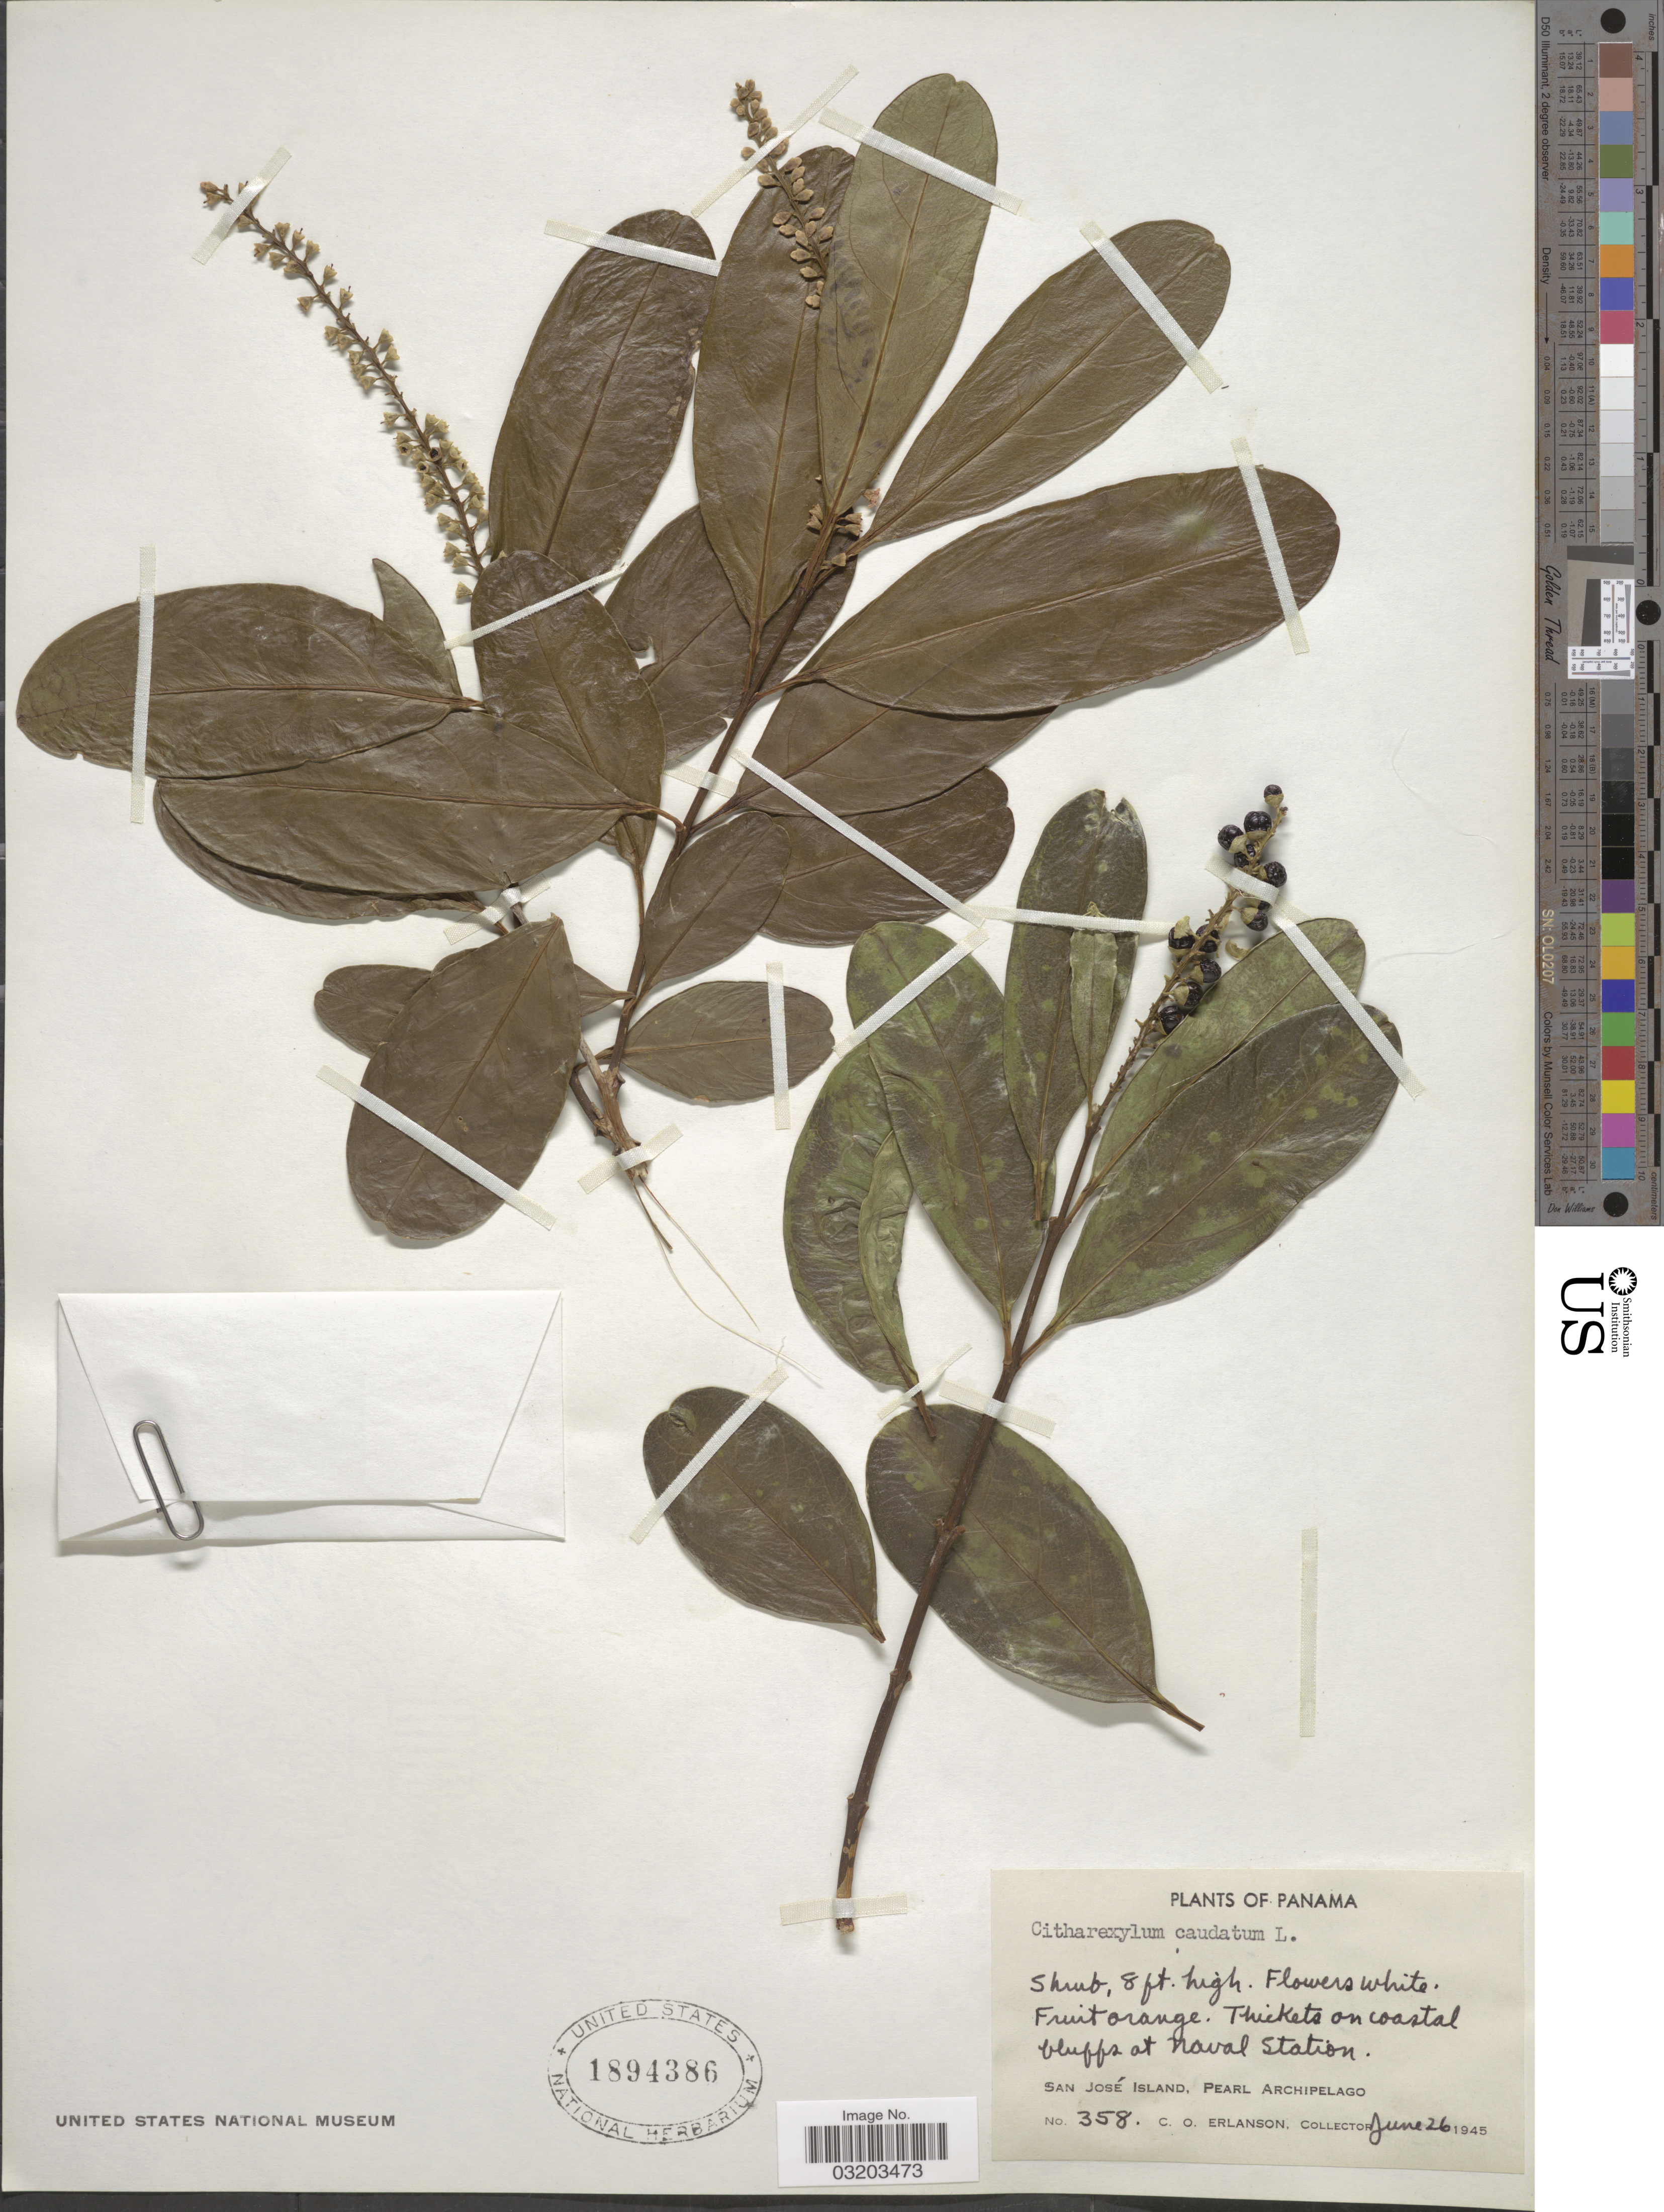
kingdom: Plantae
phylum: Tracheophyta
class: Magnoliopsida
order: Lamiales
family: Verbenaceae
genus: Citharexylum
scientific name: Citharexylum caudatum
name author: L.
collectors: C. O. Erlanson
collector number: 358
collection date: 1945-06-26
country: Panama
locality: Thickets on coastal bluffs at Naval Station. San José Island, Pearl Archipelago.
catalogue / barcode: US 1894386